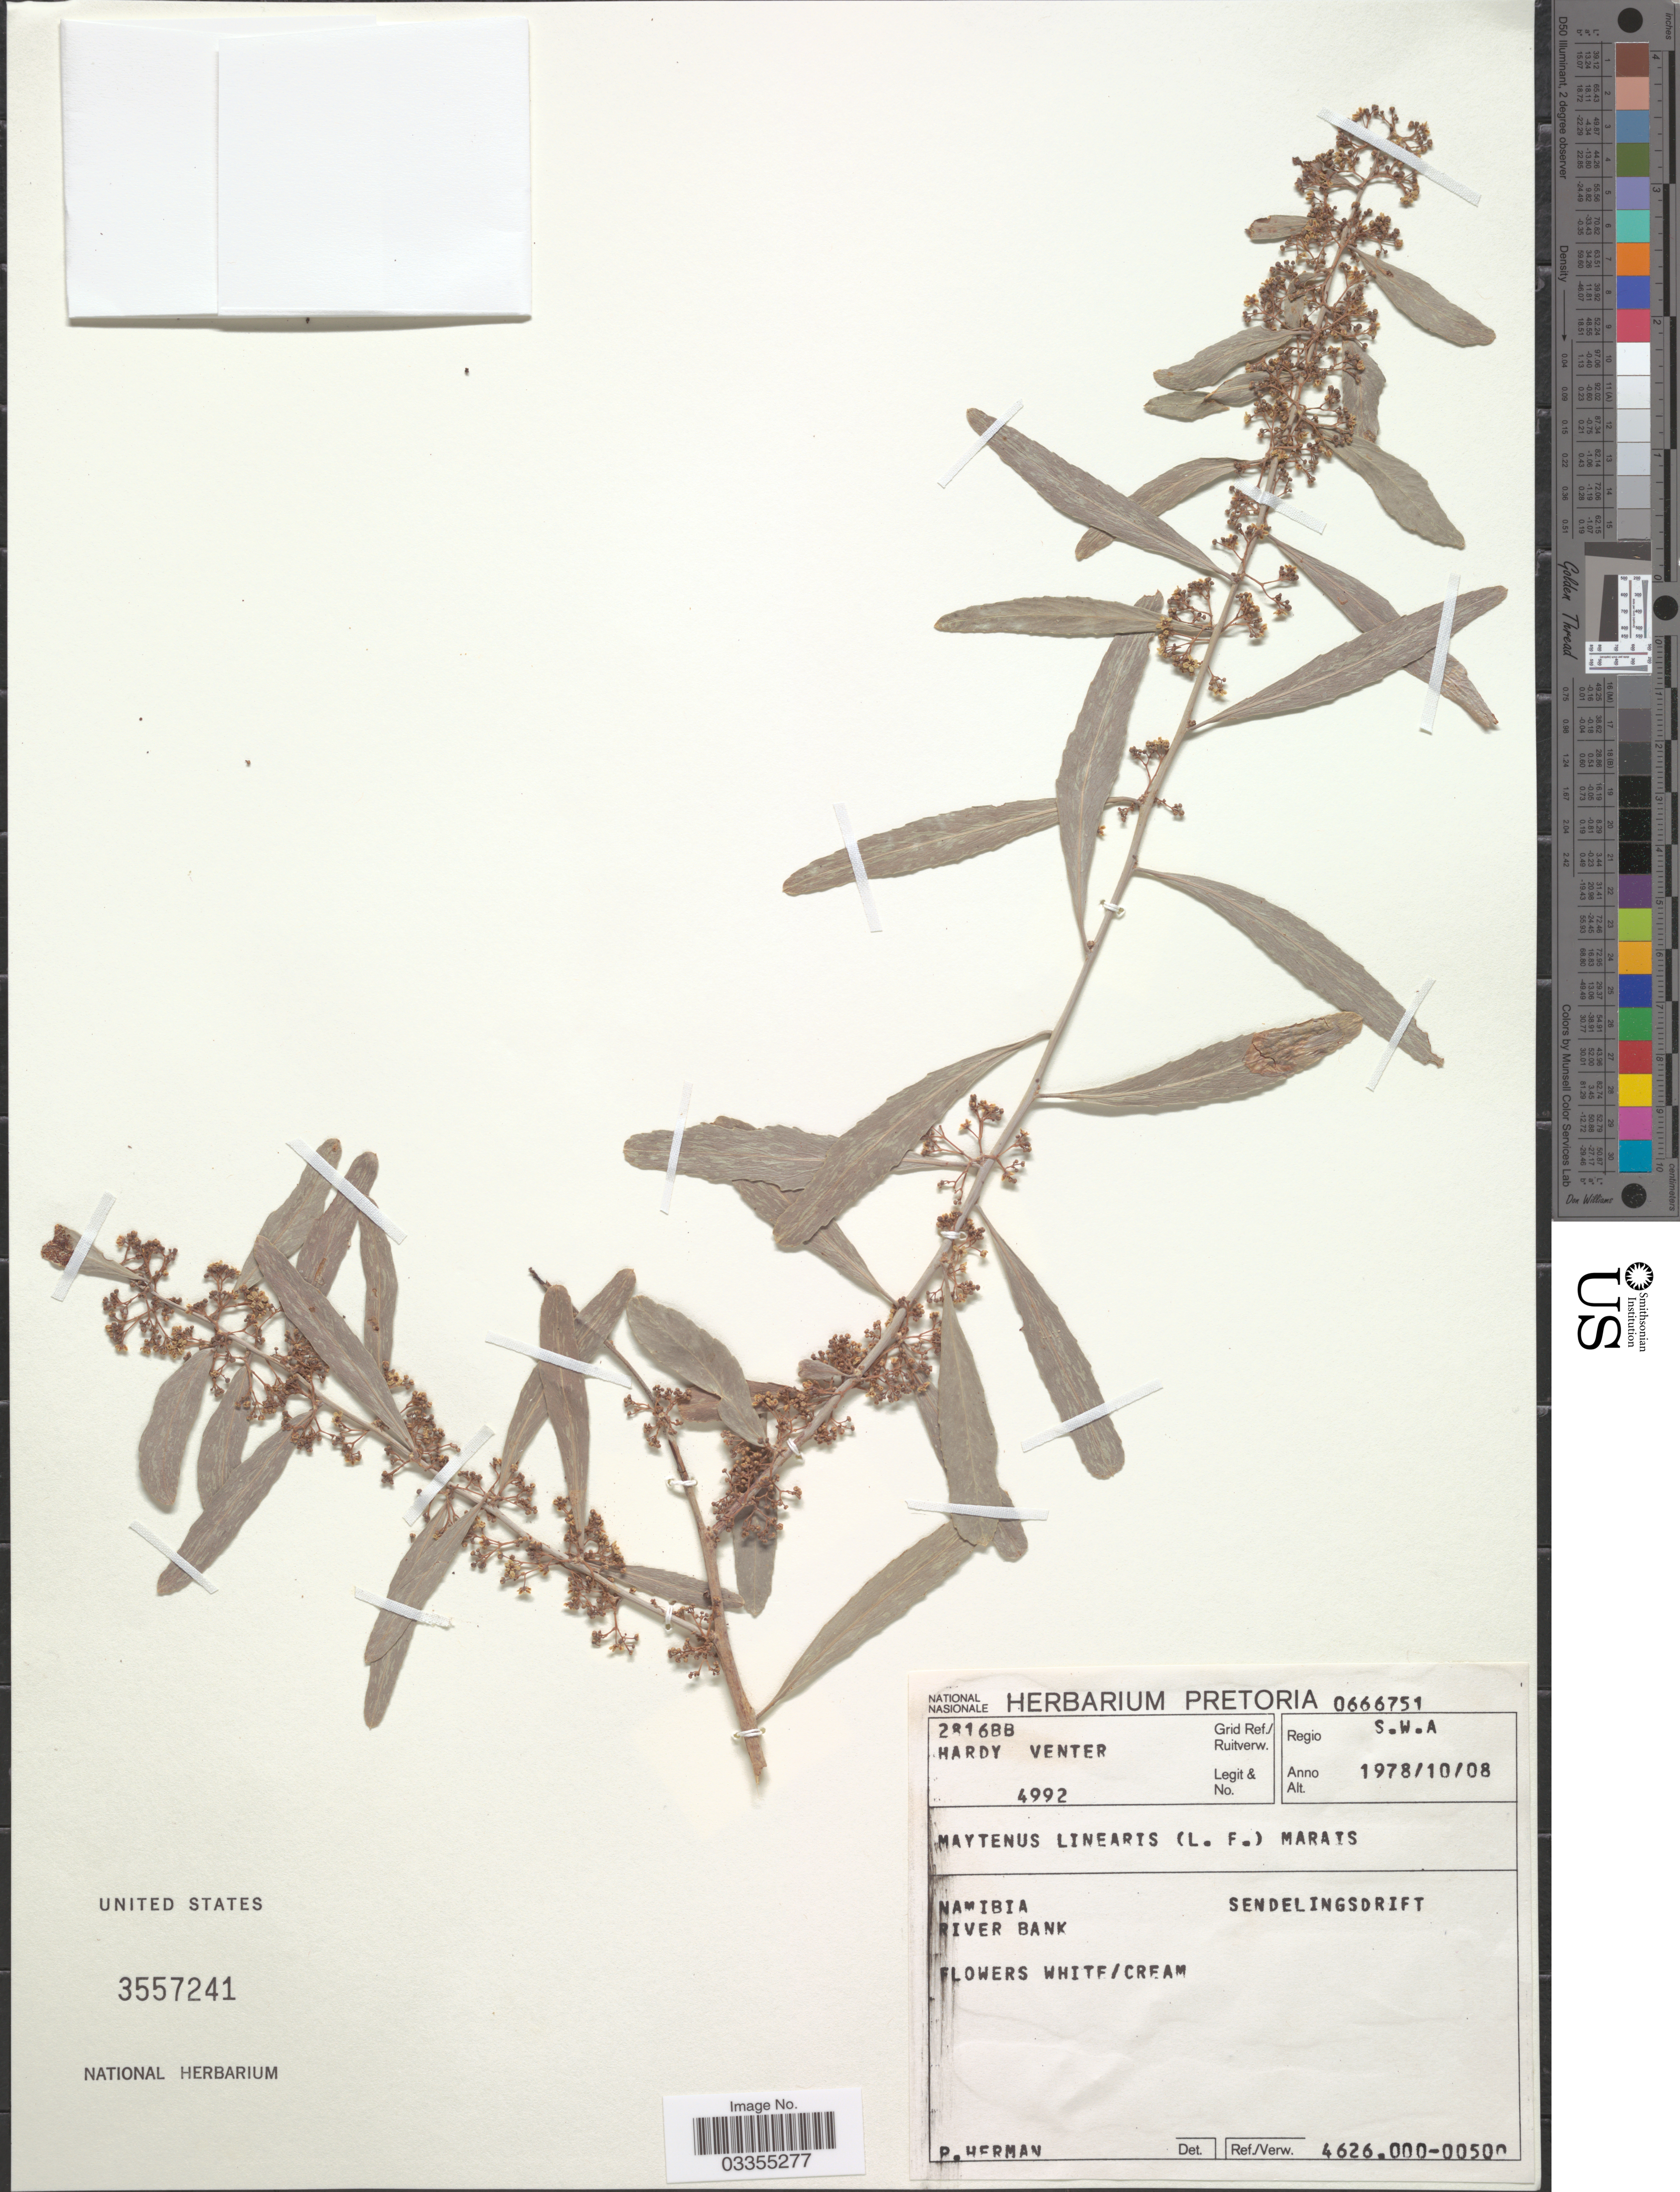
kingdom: Plantae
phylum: Tracheophyta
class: Magnoliopsida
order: Celastrales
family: Celastraceae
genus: Gymnosporia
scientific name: Gymnosporia linearis subsp. lanceolata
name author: (E. Mey. ex Sond.) Jordaan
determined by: Strong, Mark T., (BOT), Smithsonian Institution - National Museum of Natural History (UNITED STATES)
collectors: H. Venter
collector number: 4992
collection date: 1978-10-08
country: Namibia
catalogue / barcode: US 3557241